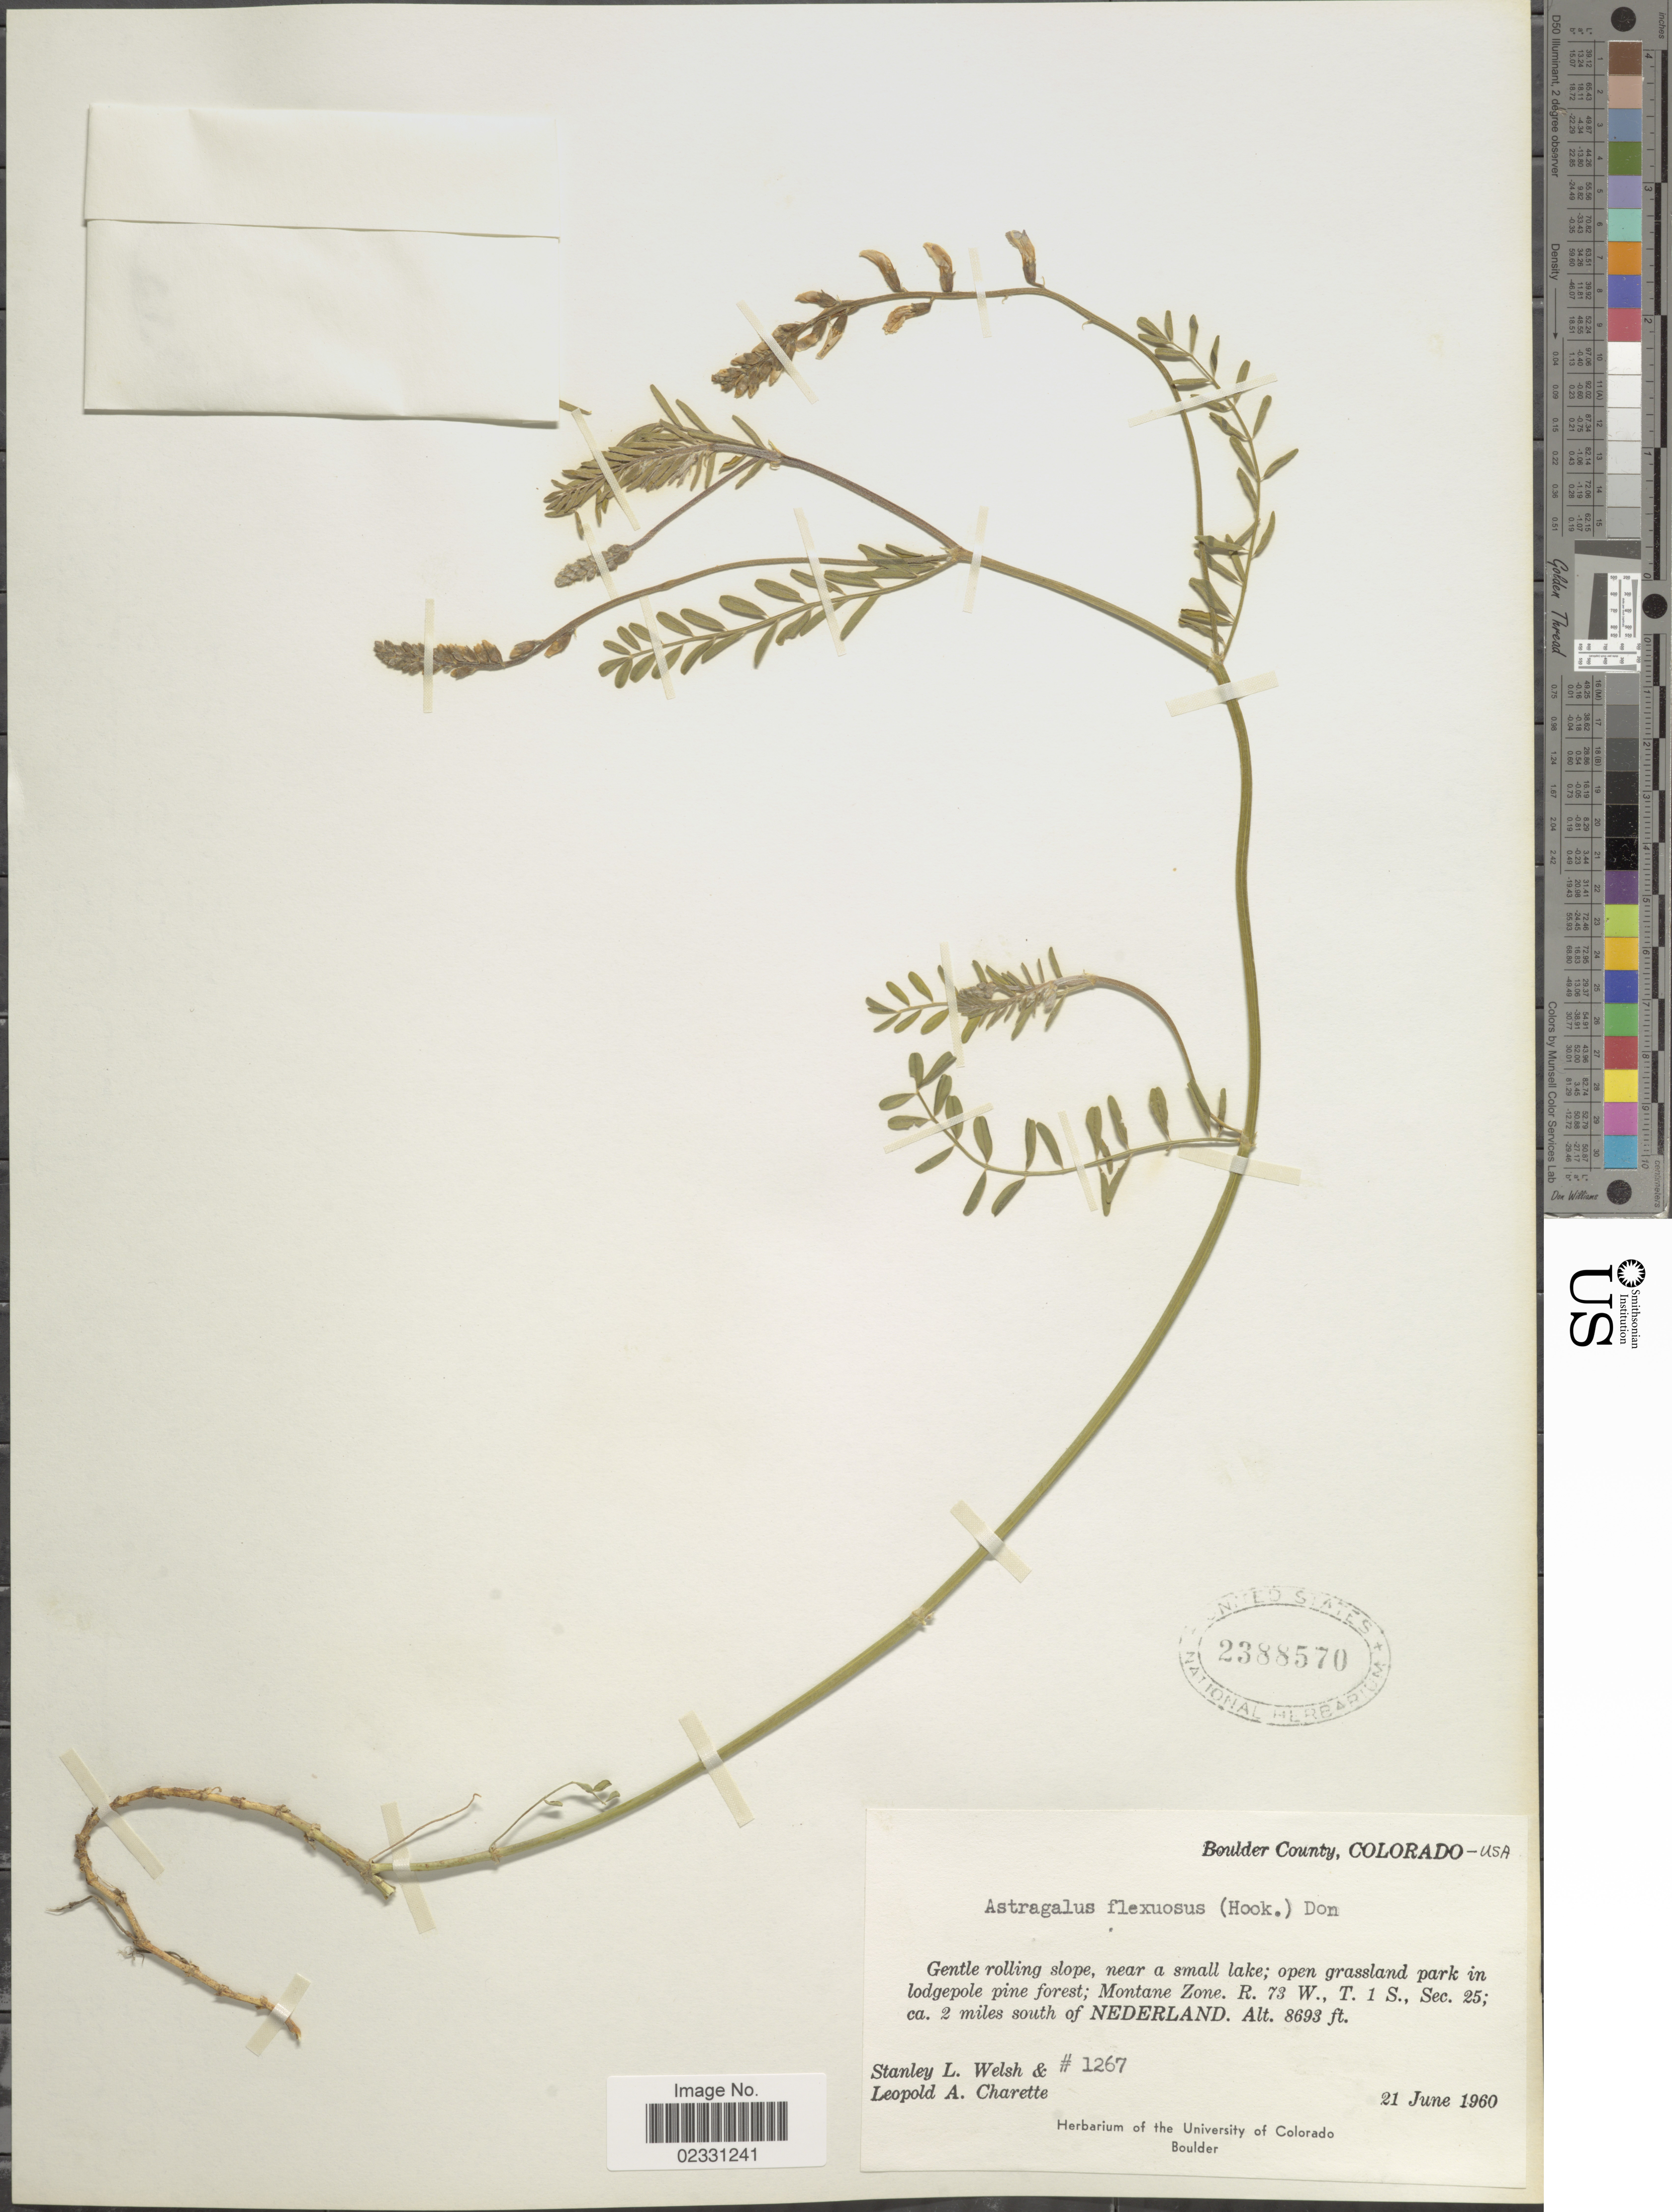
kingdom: Plantae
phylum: Tracheophyta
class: Magnoliopsida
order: Fabales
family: Fabaceae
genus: Astragalus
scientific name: Astragalus flexuosus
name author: (Hook.) Douglas ex G. Don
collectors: S. Welsh & L. A. Charette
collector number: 1267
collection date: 1960-06-21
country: United States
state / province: Colorado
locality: Boulder County. Montane Zone. R. 73 W., T. 1 S., Sec. 25; ca. 2 miles south of Nederland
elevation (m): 2650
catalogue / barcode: US 2388570